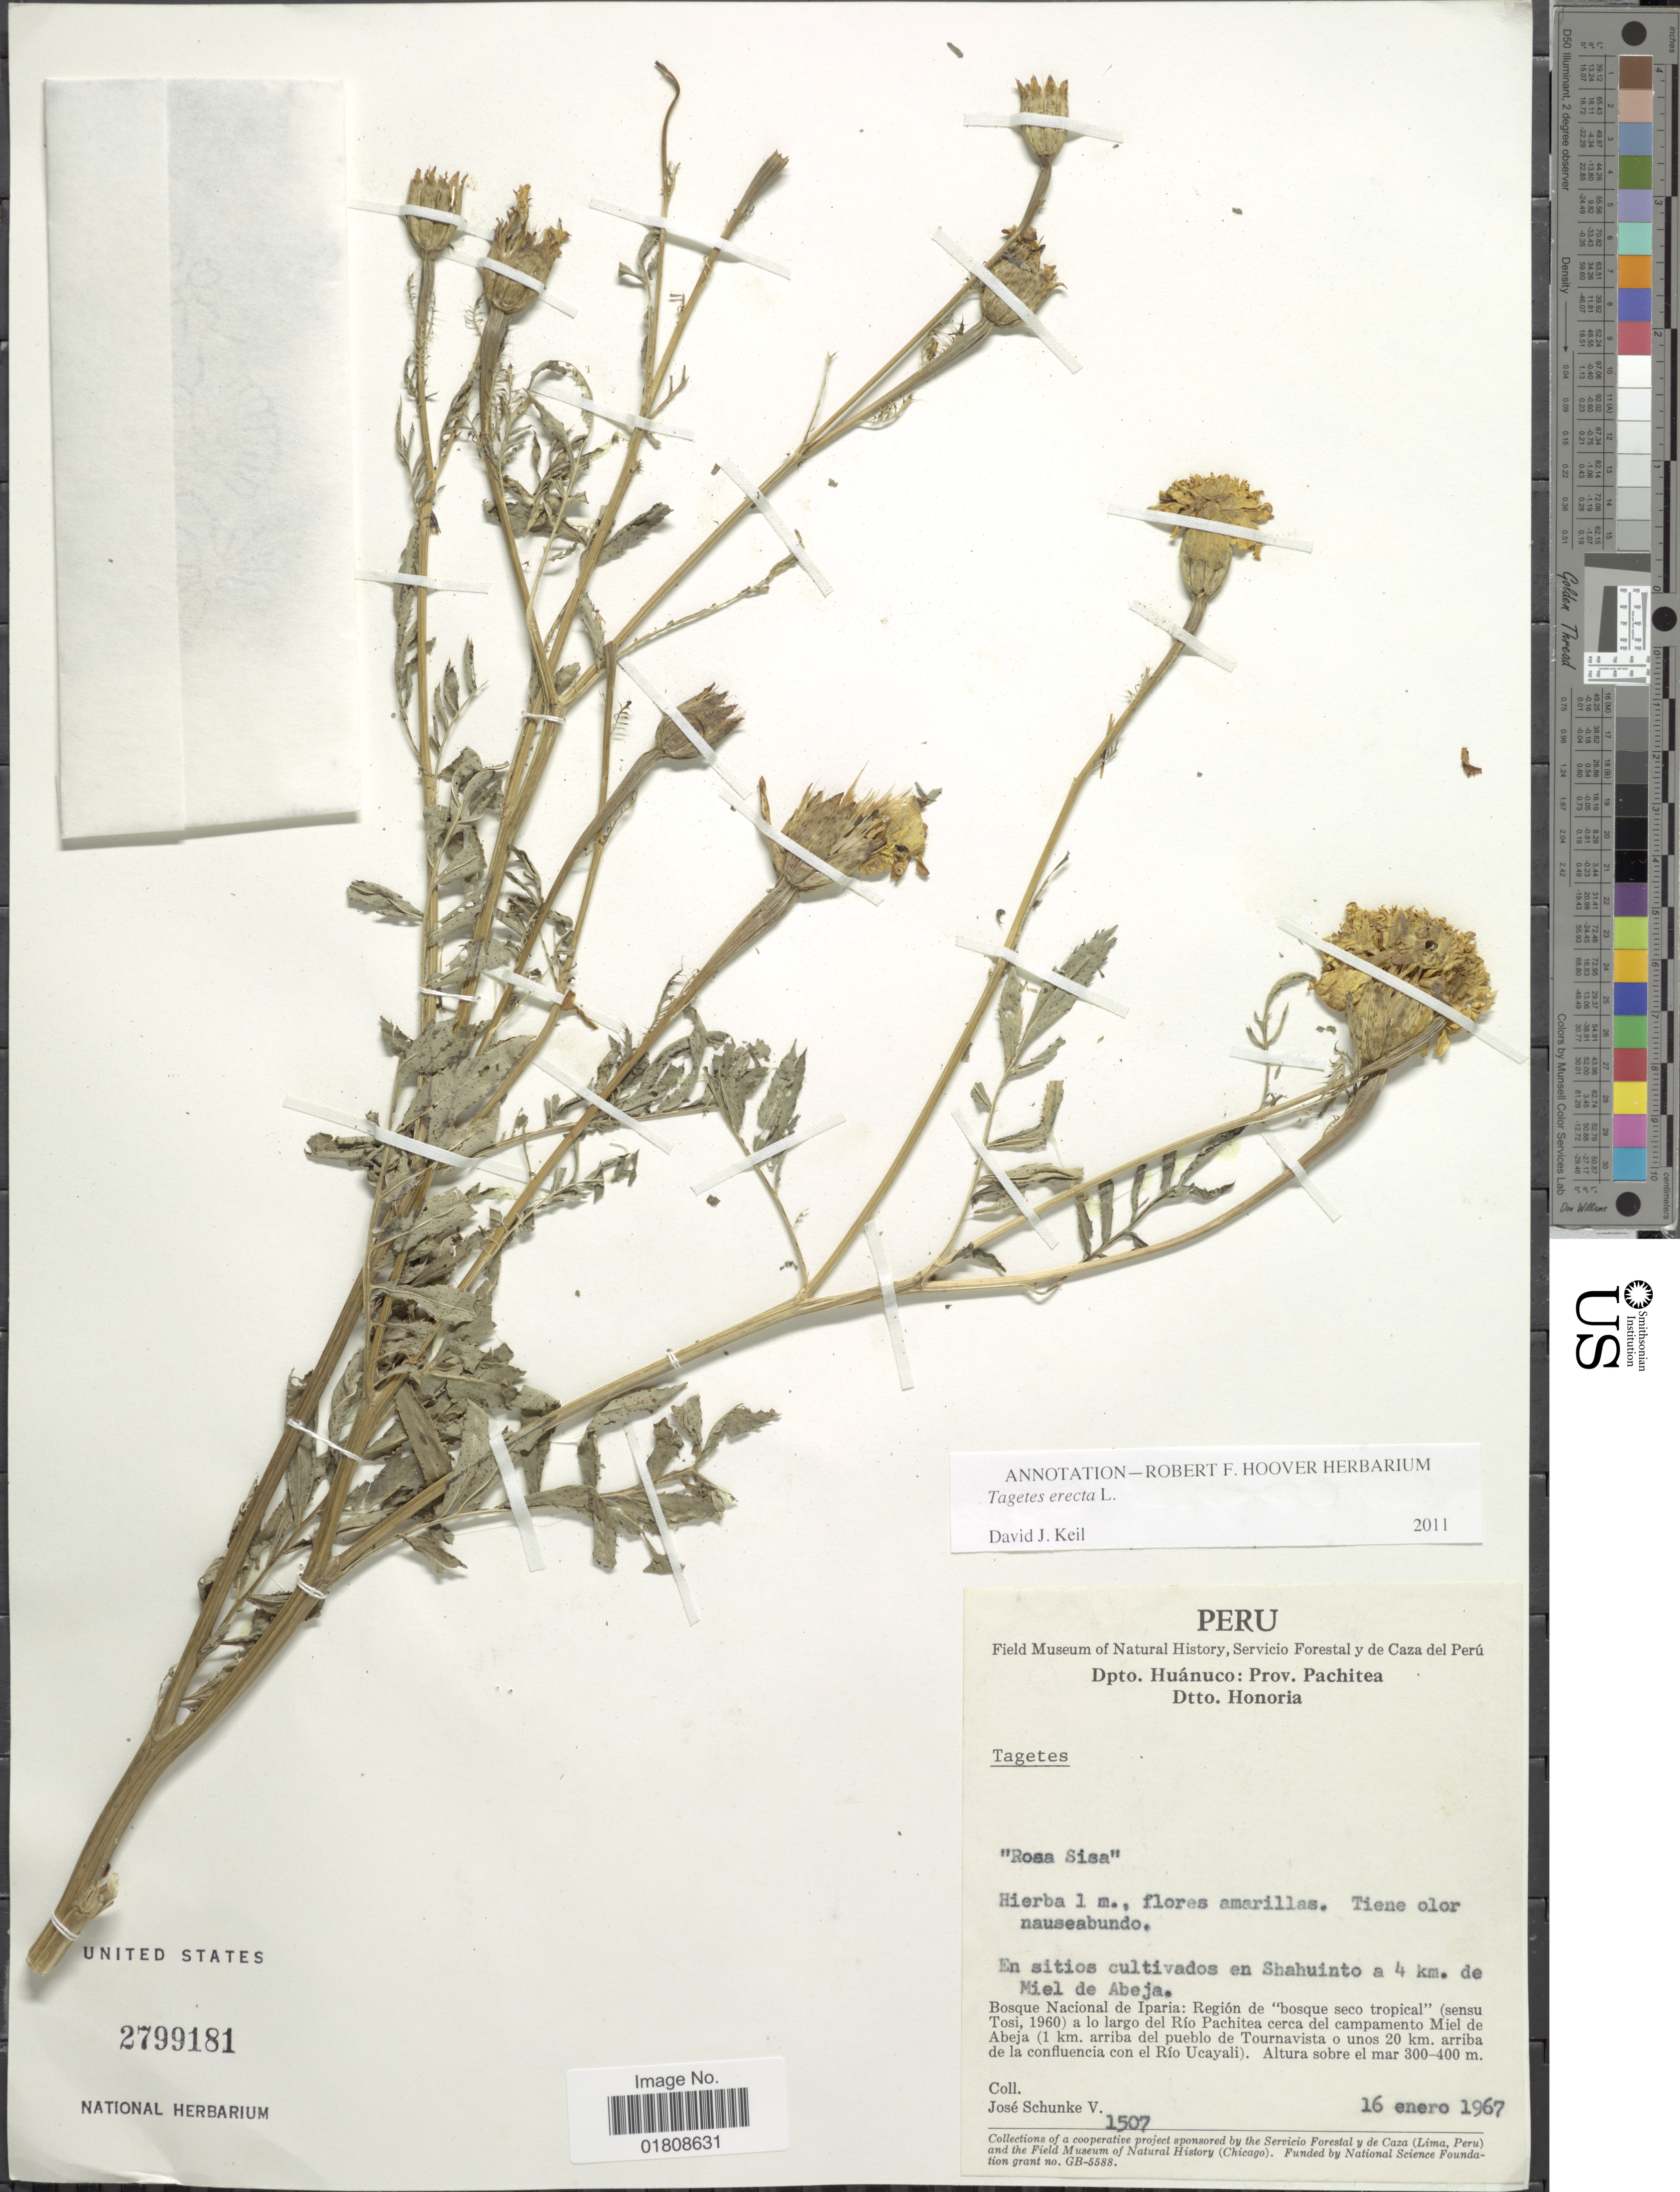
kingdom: Plantae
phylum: Tracheophyta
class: Magnoliopsida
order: Asterales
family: Asteraceae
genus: Tagetes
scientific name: Tagetes erecta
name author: L.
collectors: J. Schunke Vigo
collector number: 1507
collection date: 1967-01-16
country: Peru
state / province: Huánuco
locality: Prov. Pachitea, Dtto. Honoria, Shahuinto a 4 km de Miel de Abeja, Bosque Nacional de Iparia, Region de bosque seco tropical (sensu Tosi) a lo largo del Rio Pachitea cerca del campamento Miel de Abeja (1km arriba del pueblo de Tournavista o unos 20 km arriba de la confluencia con el Rio Ucayali)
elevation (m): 300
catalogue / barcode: US 2799181